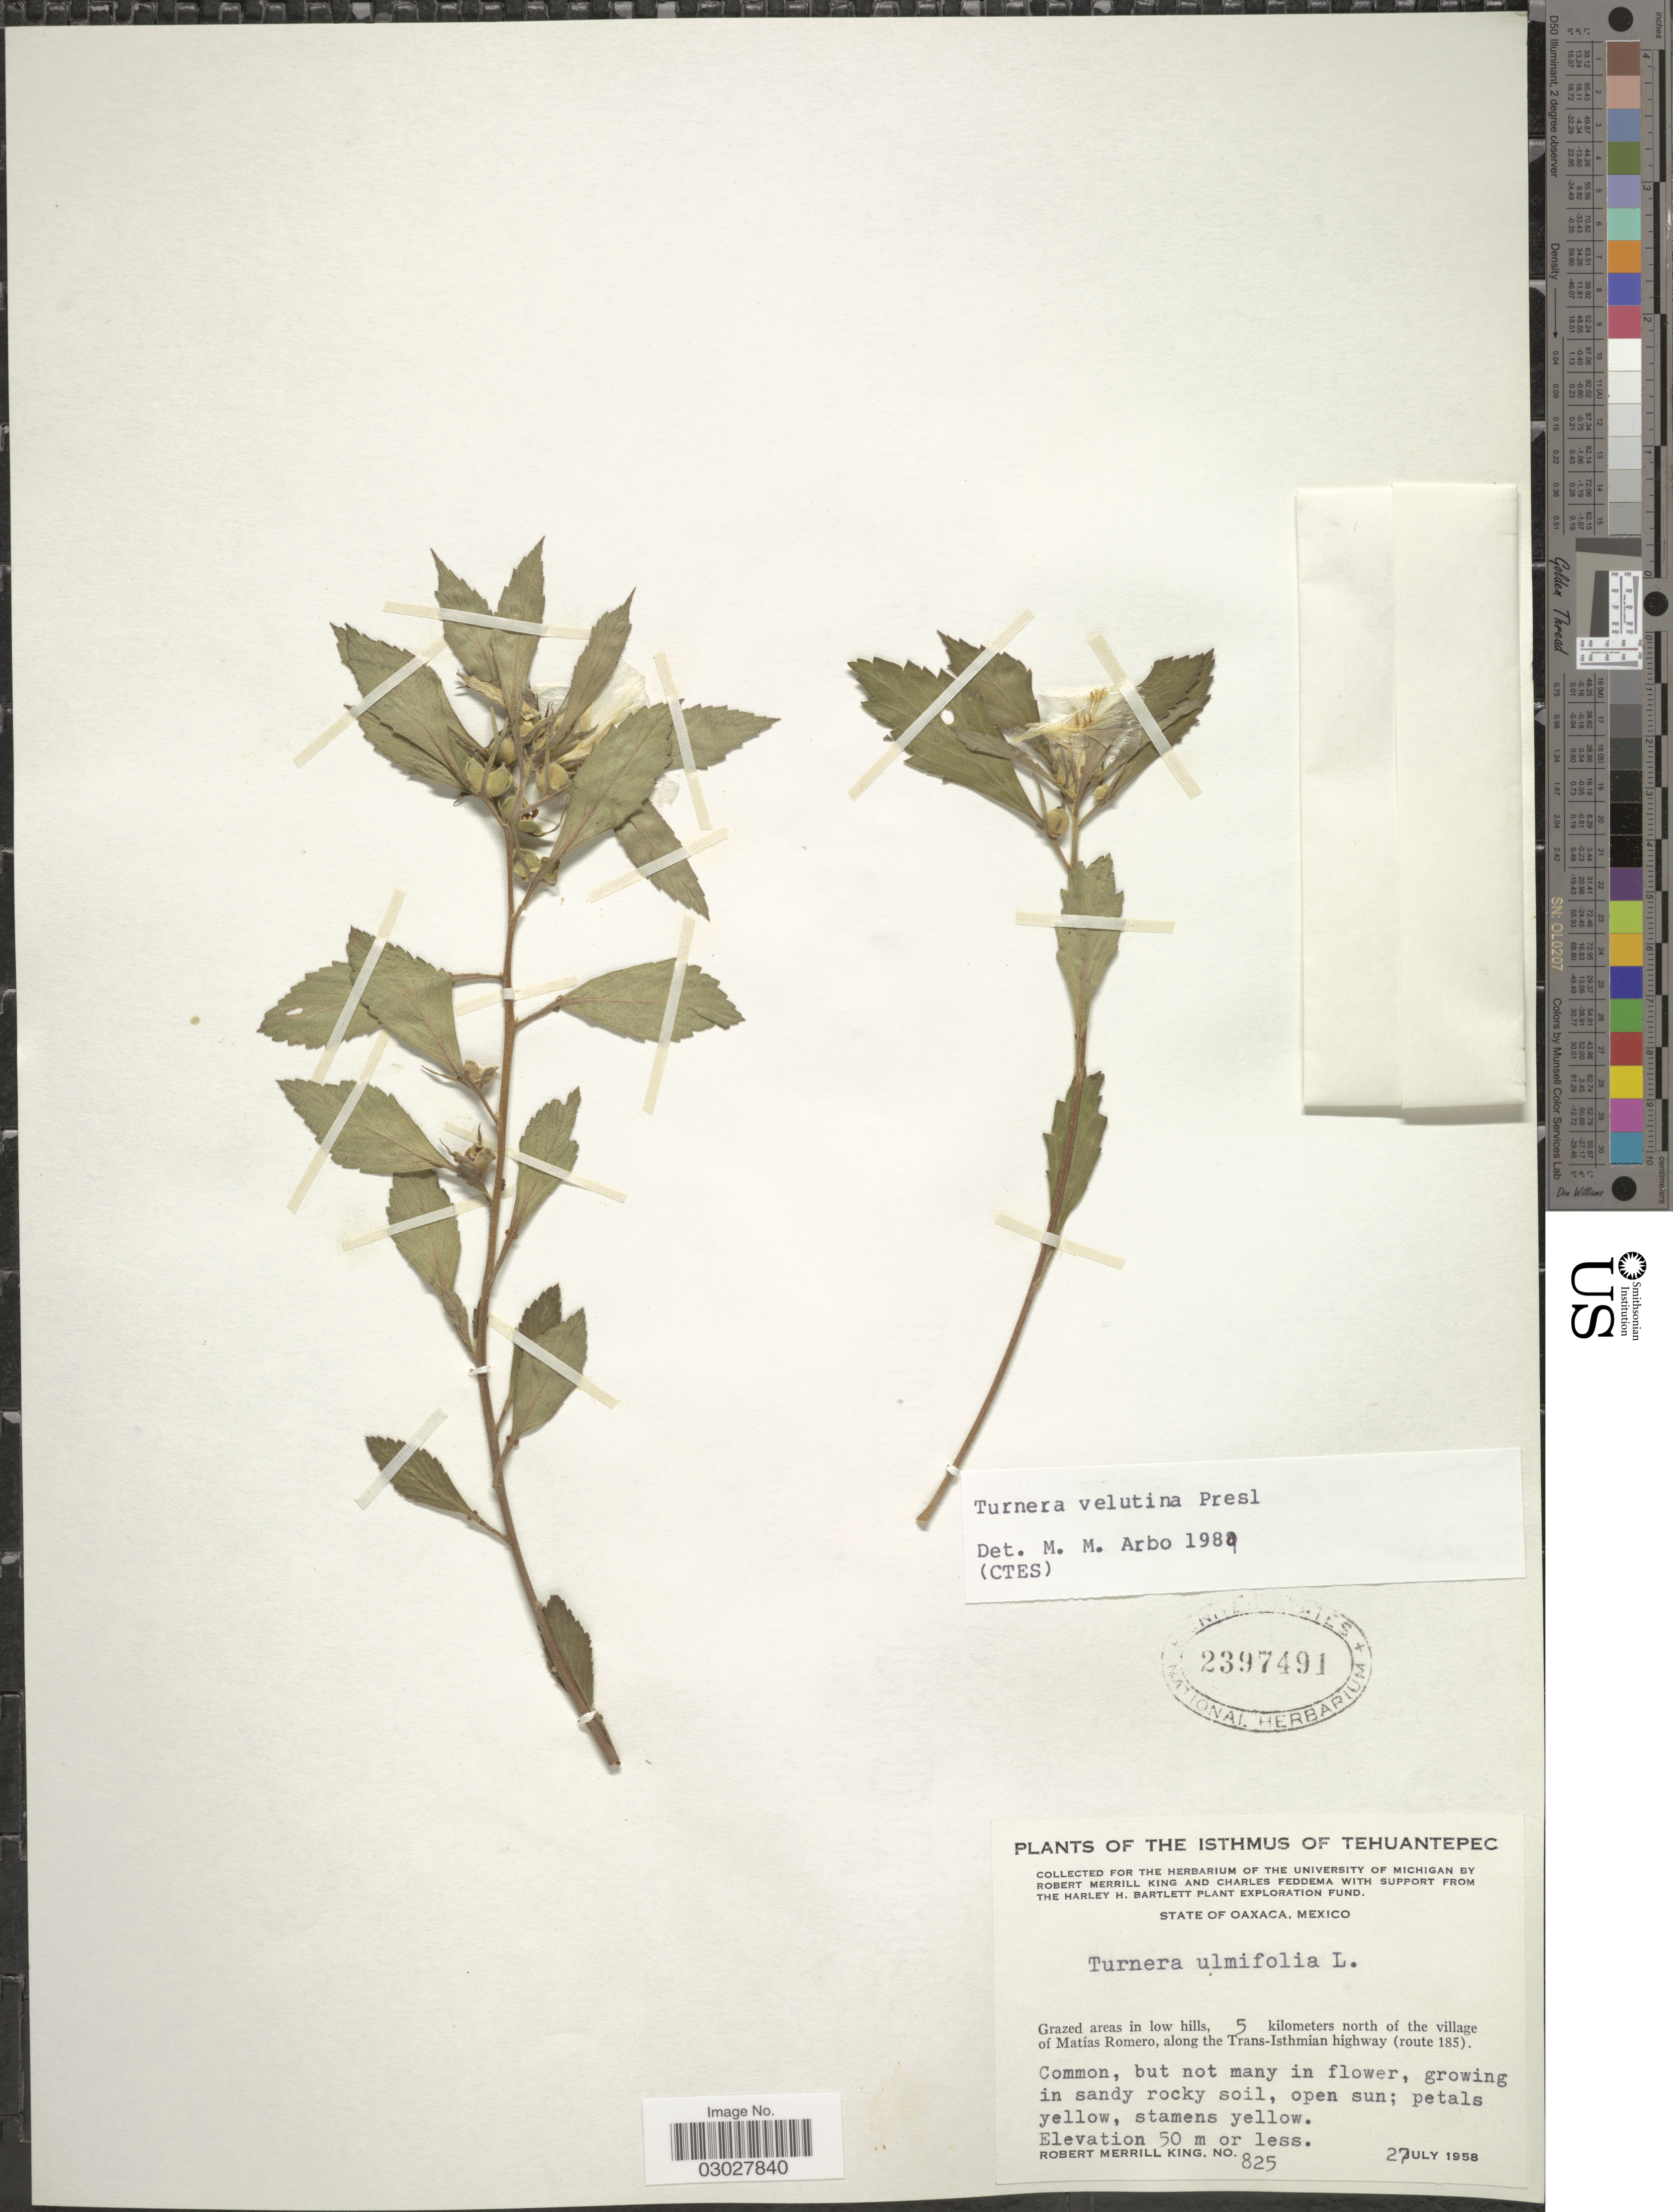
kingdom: Plantae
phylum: Tracheophyta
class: Magnoliopsida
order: Malpighiales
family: Turneraceae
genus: Turnera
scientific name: Turnera velutina Benth., nom. illeg.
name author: Benth.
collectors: R. M. King & C. Feddema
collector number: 825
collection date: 1958-07-27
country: Mexico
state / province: Oaxaca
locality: Isthmus of Tehuantepec. 5 kilometers north of the village of Matías Romero, along the Trans-Isthmian highway (route 185).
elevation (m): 50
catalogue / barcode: US 2397491